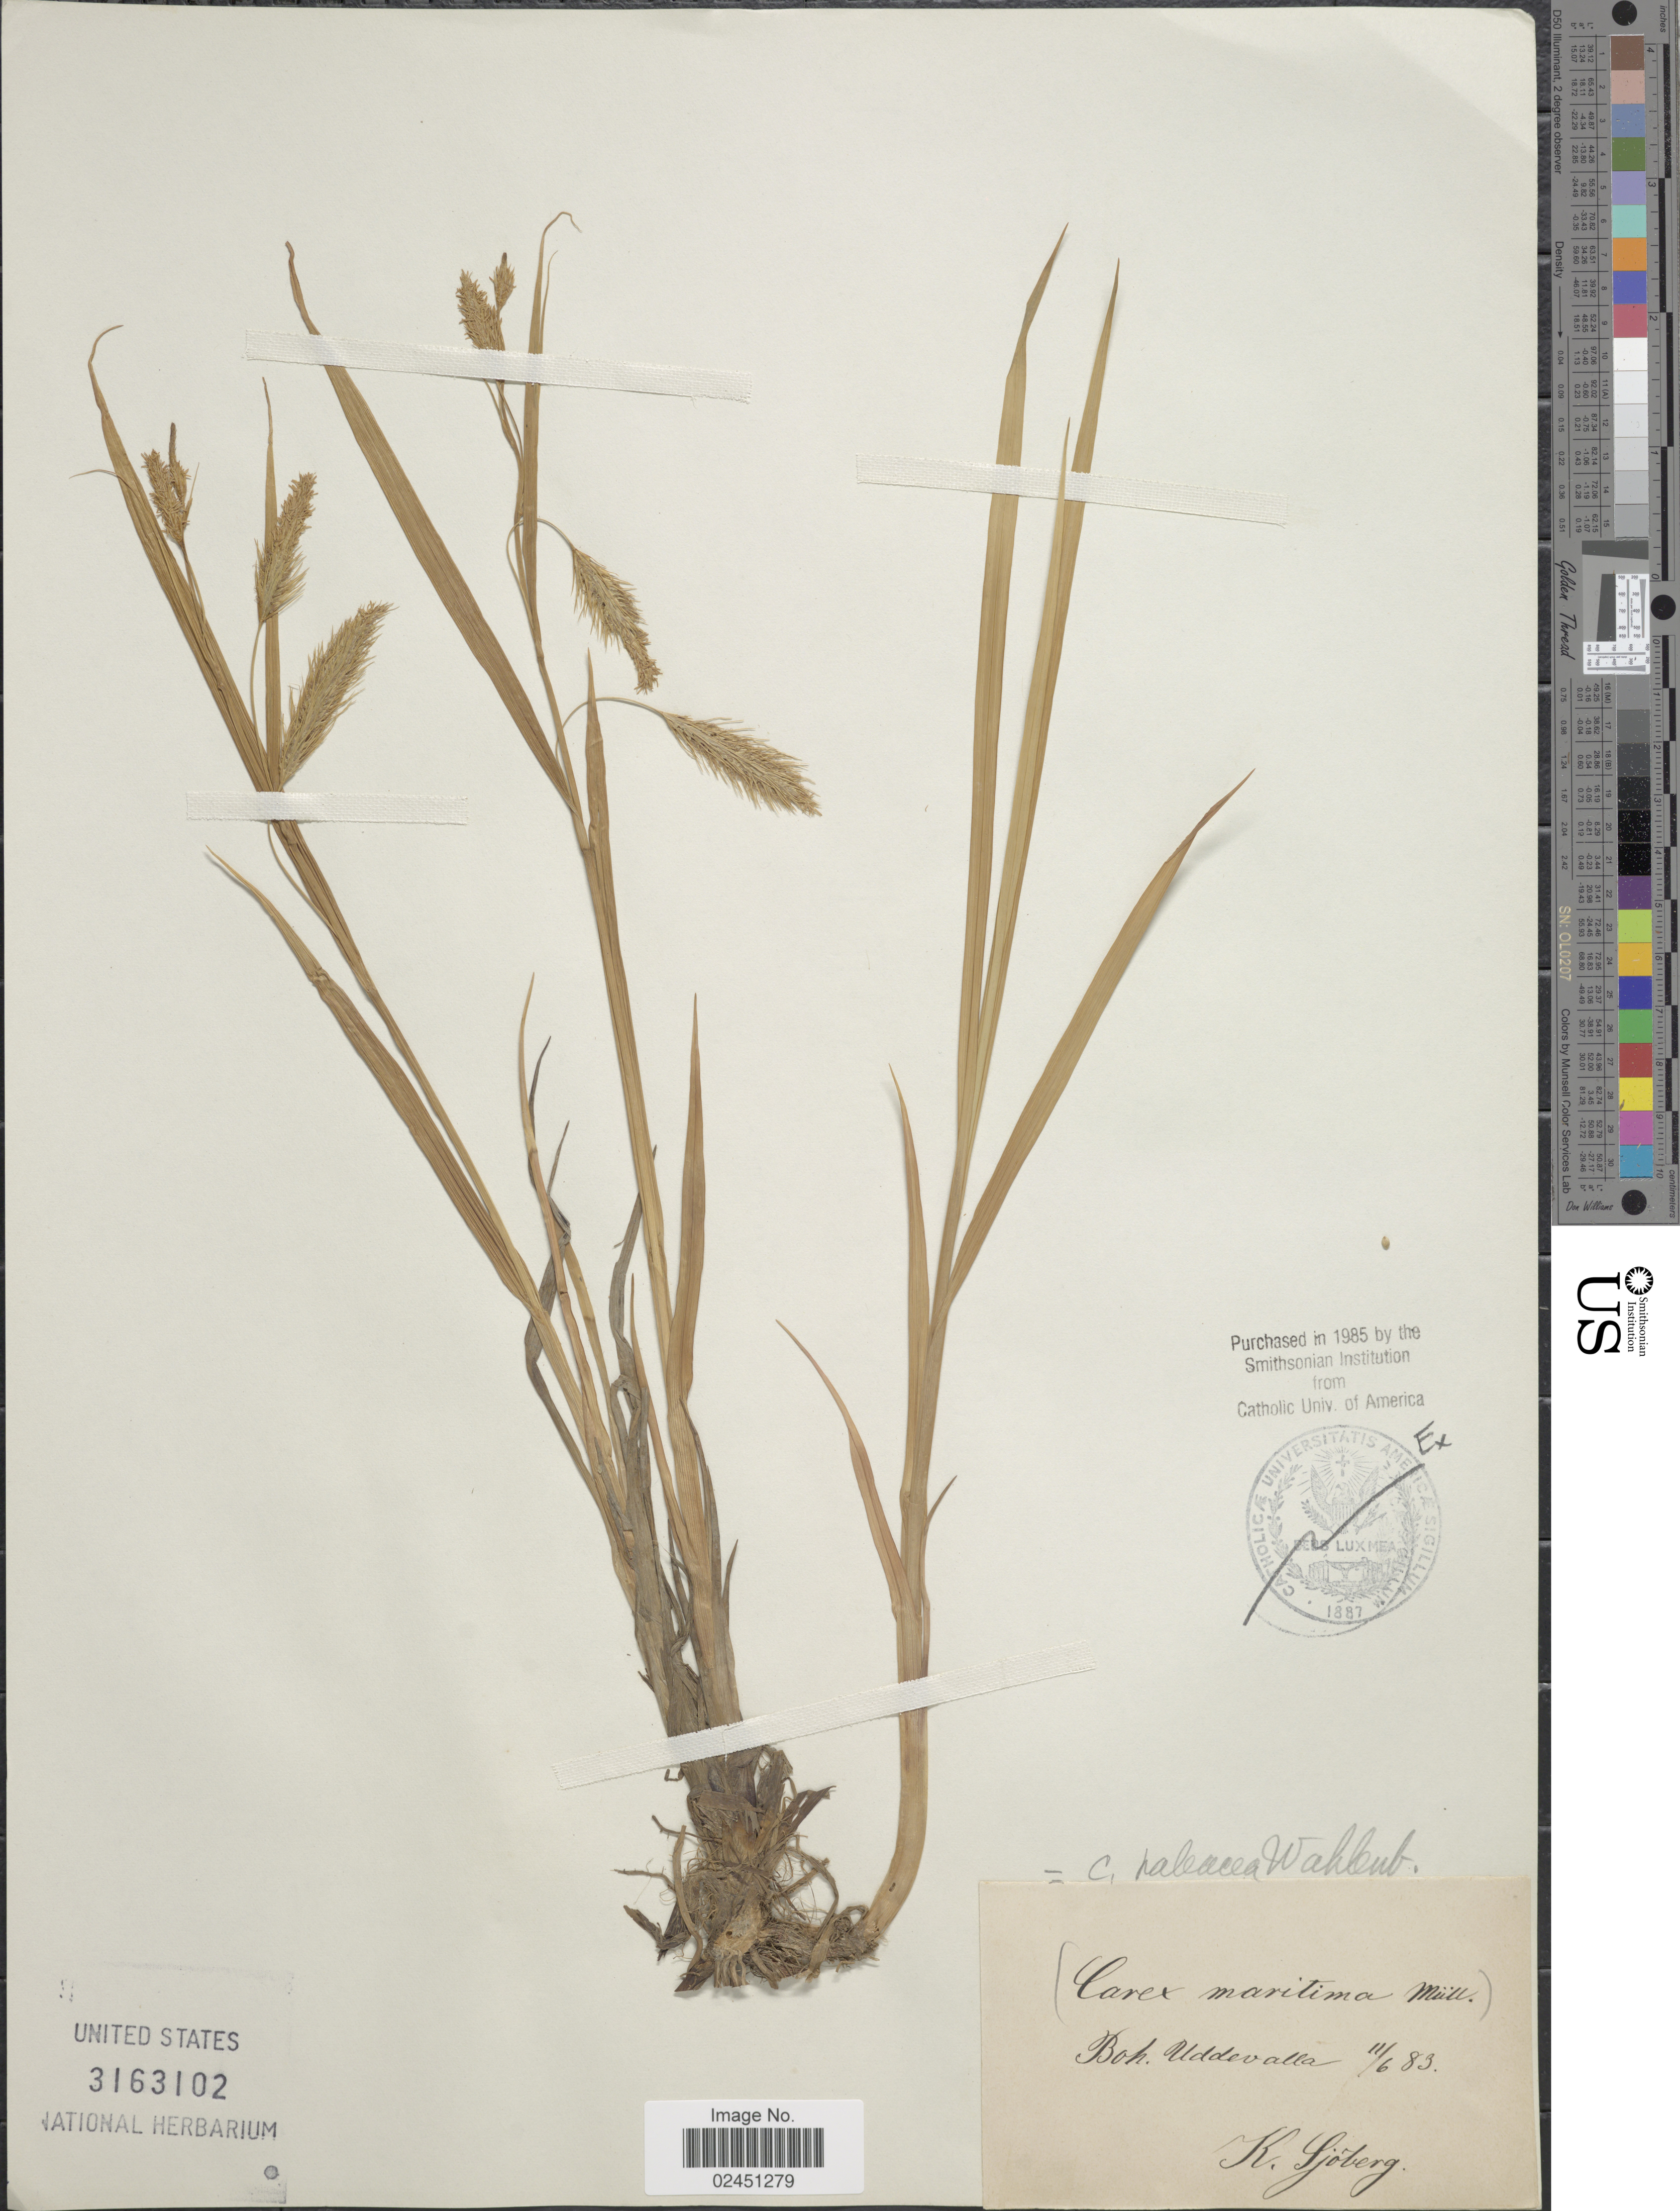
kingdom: Plantae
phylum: Tracheophyta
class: Liliopsida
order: Poales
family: Cyperaceae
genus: Carex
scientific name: Carex paleacea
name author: Schreb. ex Wahlenb.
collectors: K. Sjöberg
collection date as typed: Transcribed d/m/y: 11/6/83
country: Sweden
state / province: Västra Götaland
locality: Boh. Uddevalla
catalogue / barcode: US 3163102